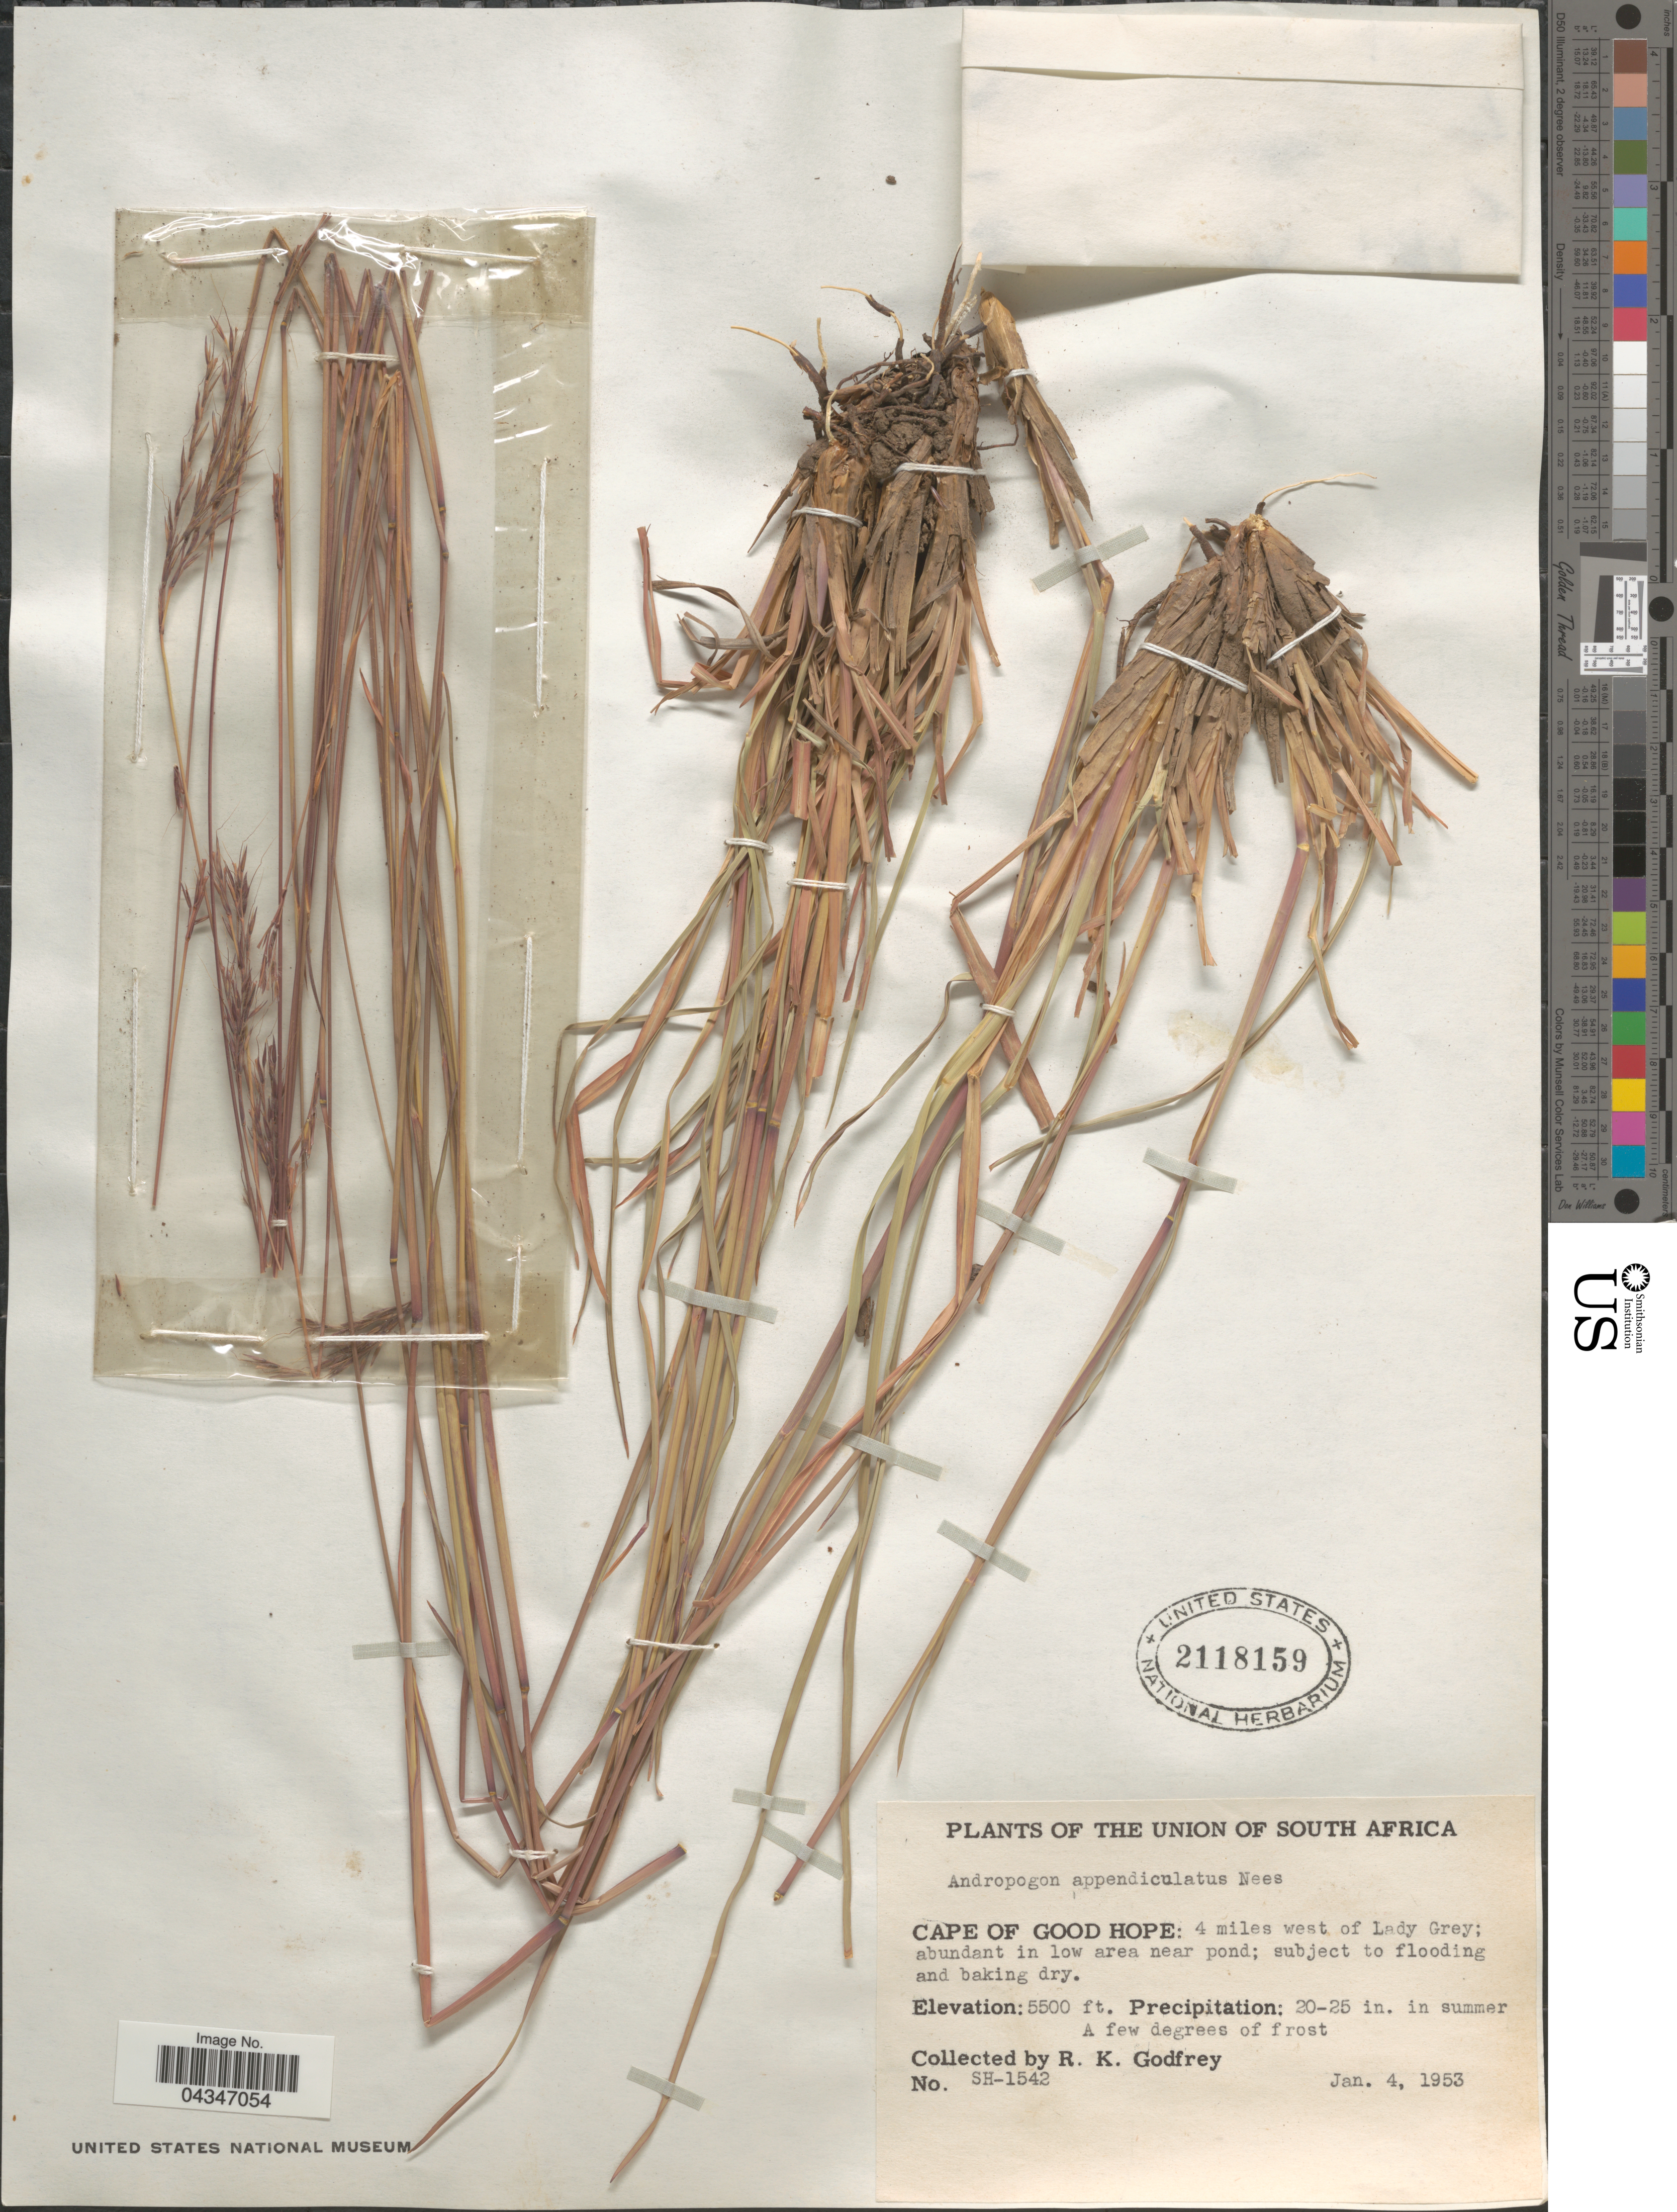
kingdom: Plantae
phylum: Tracheophyta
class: Liliopsida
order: Poales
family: Poaceae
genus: Andropogon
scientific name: Andropogon appendiculatus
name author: Nees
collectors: R. K. Godfrey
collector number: SH-1542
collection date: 1953-01-04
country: South Africa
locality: The Union of South Africa. Cape of Good Hope: 4 miles west of Lady Grey.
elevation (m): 1676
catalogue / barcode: US 2118159